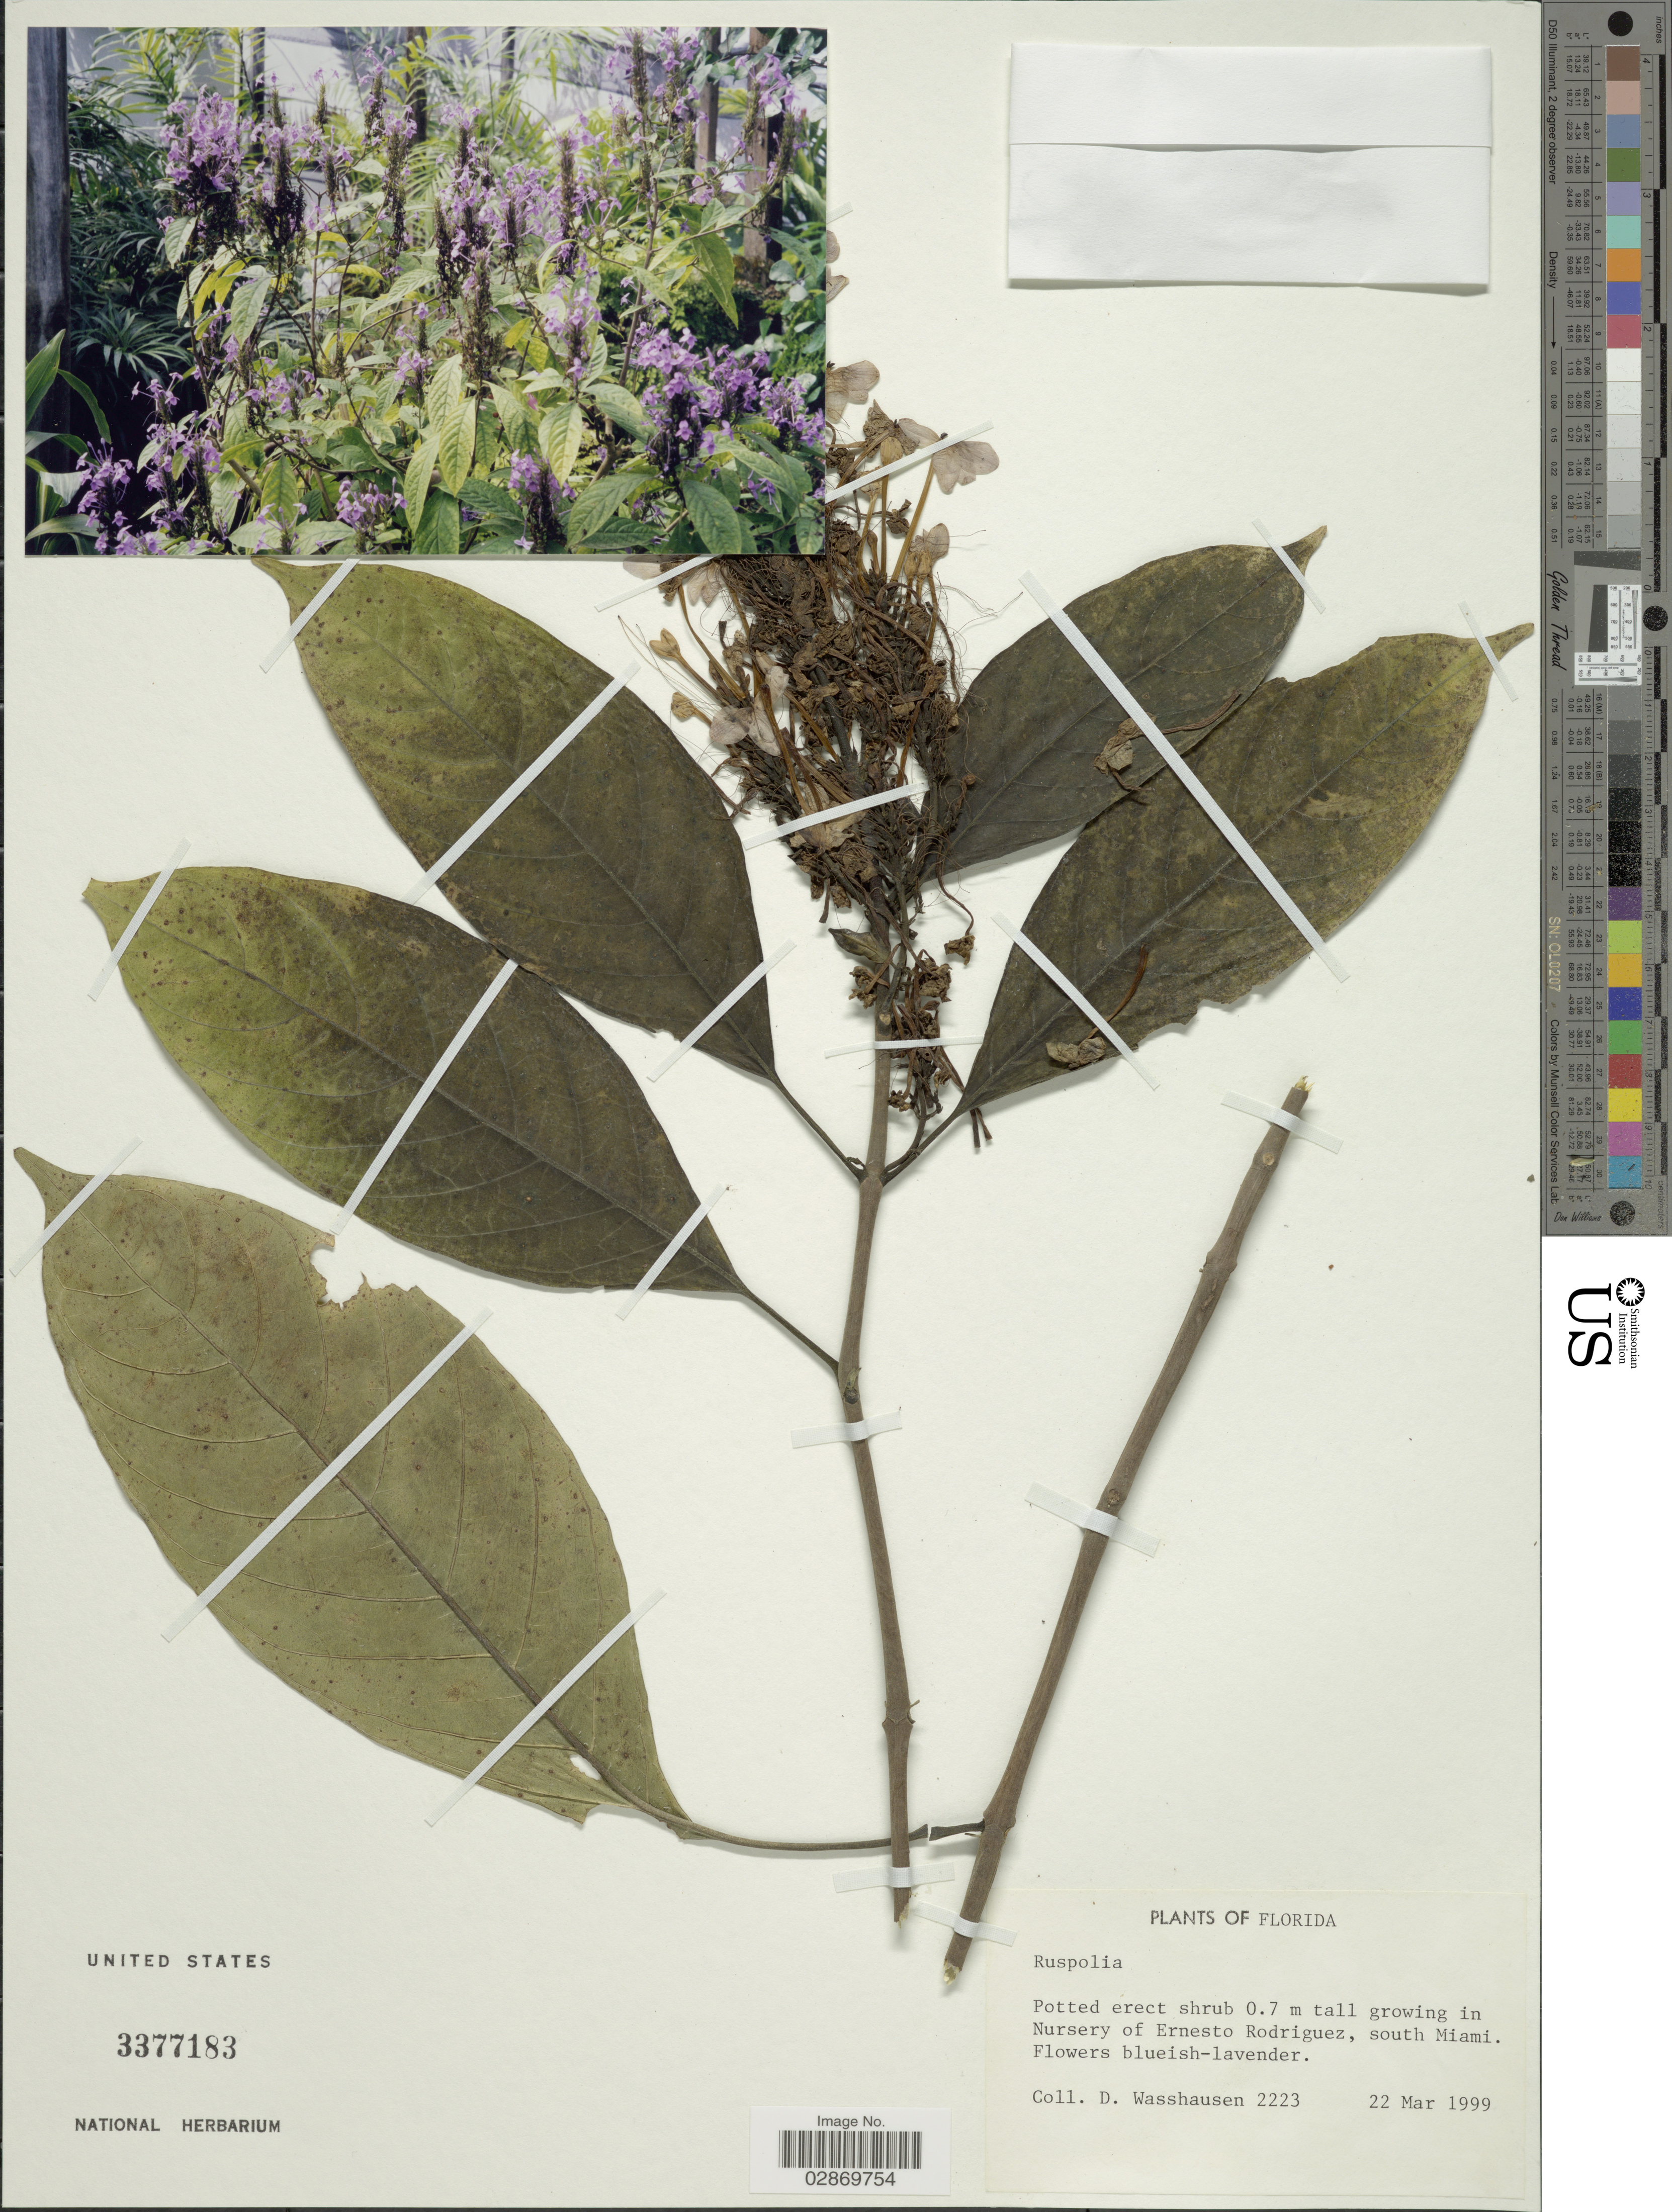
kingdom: Plantae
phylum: Tracheophyta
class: Magnoliopsida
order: Lamiales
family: Acanthaceae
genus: Ruspolia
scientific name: Ruspolia sp.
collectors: D. C. Wasshausen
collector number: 2223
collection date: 1999-03-22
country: United States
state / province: Florida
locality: Nursery of Ernesto Rodriquez, south Miami.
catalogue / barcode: US 3377183